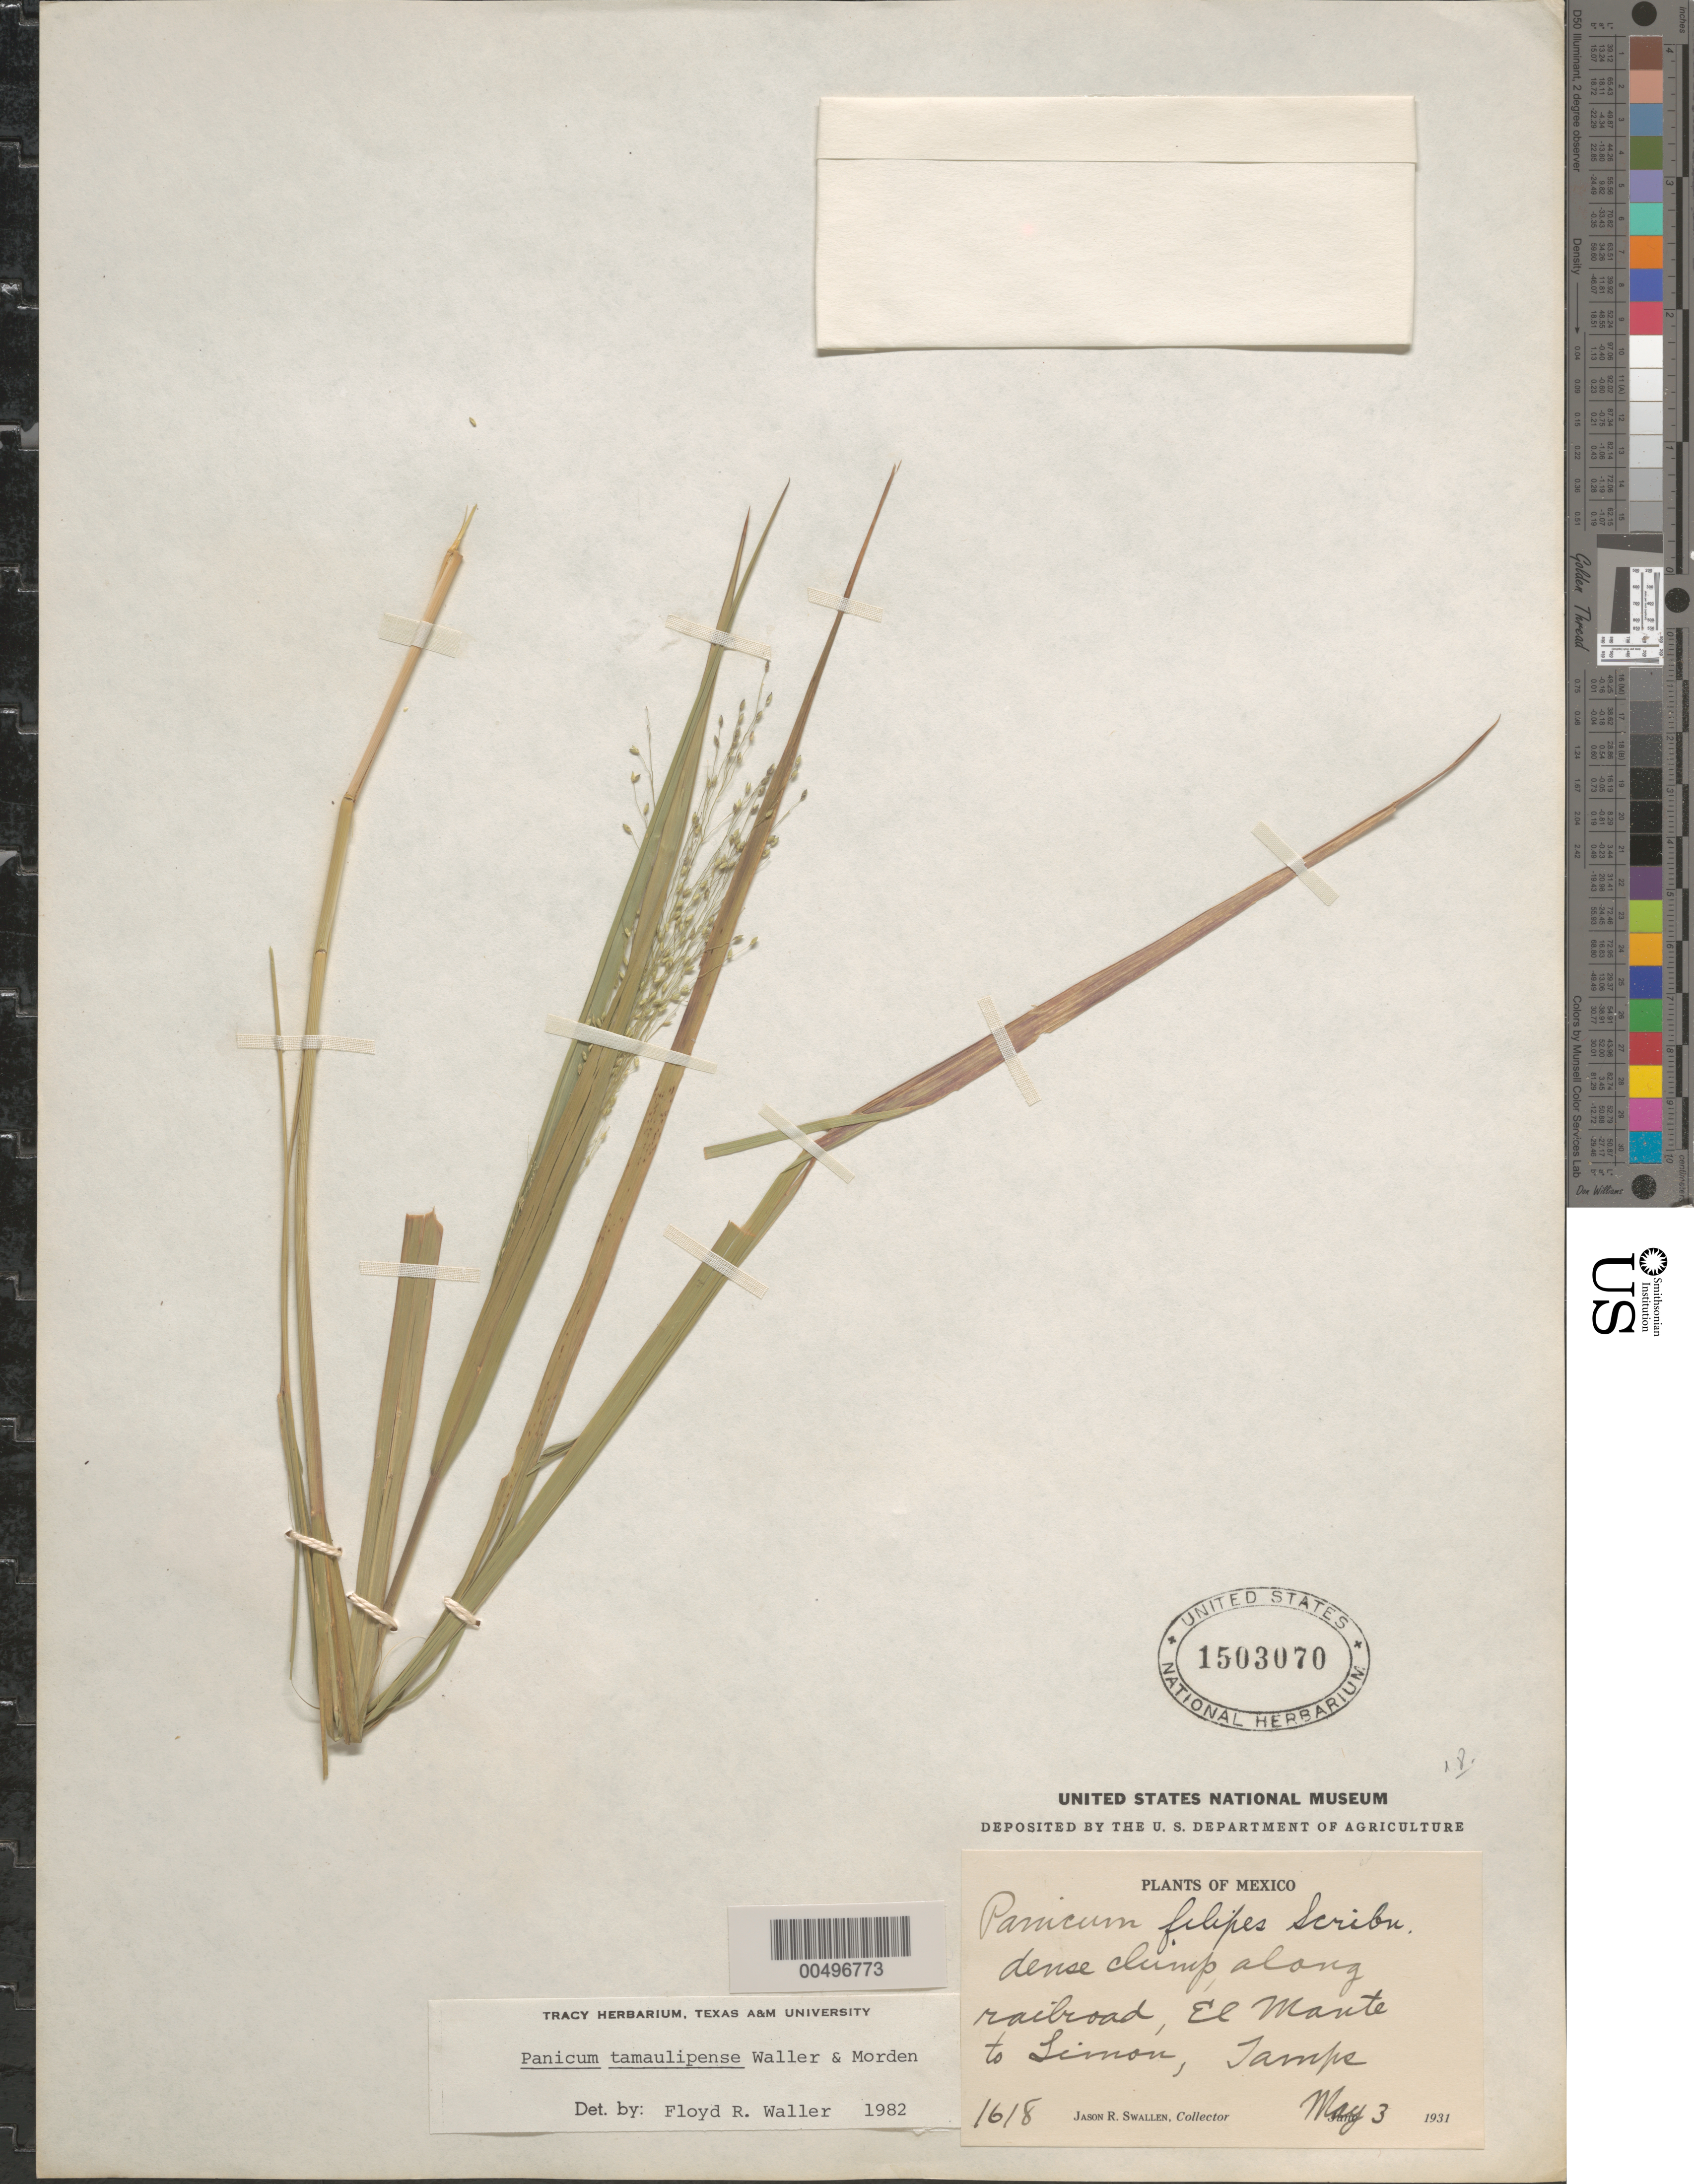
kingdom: Plantae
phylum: Tracheophyta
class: Liliopsida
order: Poales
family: Poaceae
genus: Panicum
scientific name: Panicum tamaulipense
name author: Waller & Morden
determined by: Waller, F. R.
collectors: J. R. Swallen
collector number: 1618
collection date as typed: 3 May 1931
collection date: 1931-05-03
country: Mexico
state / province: Tamaulipas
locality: El Monte to Limon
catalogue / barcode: US 1503070